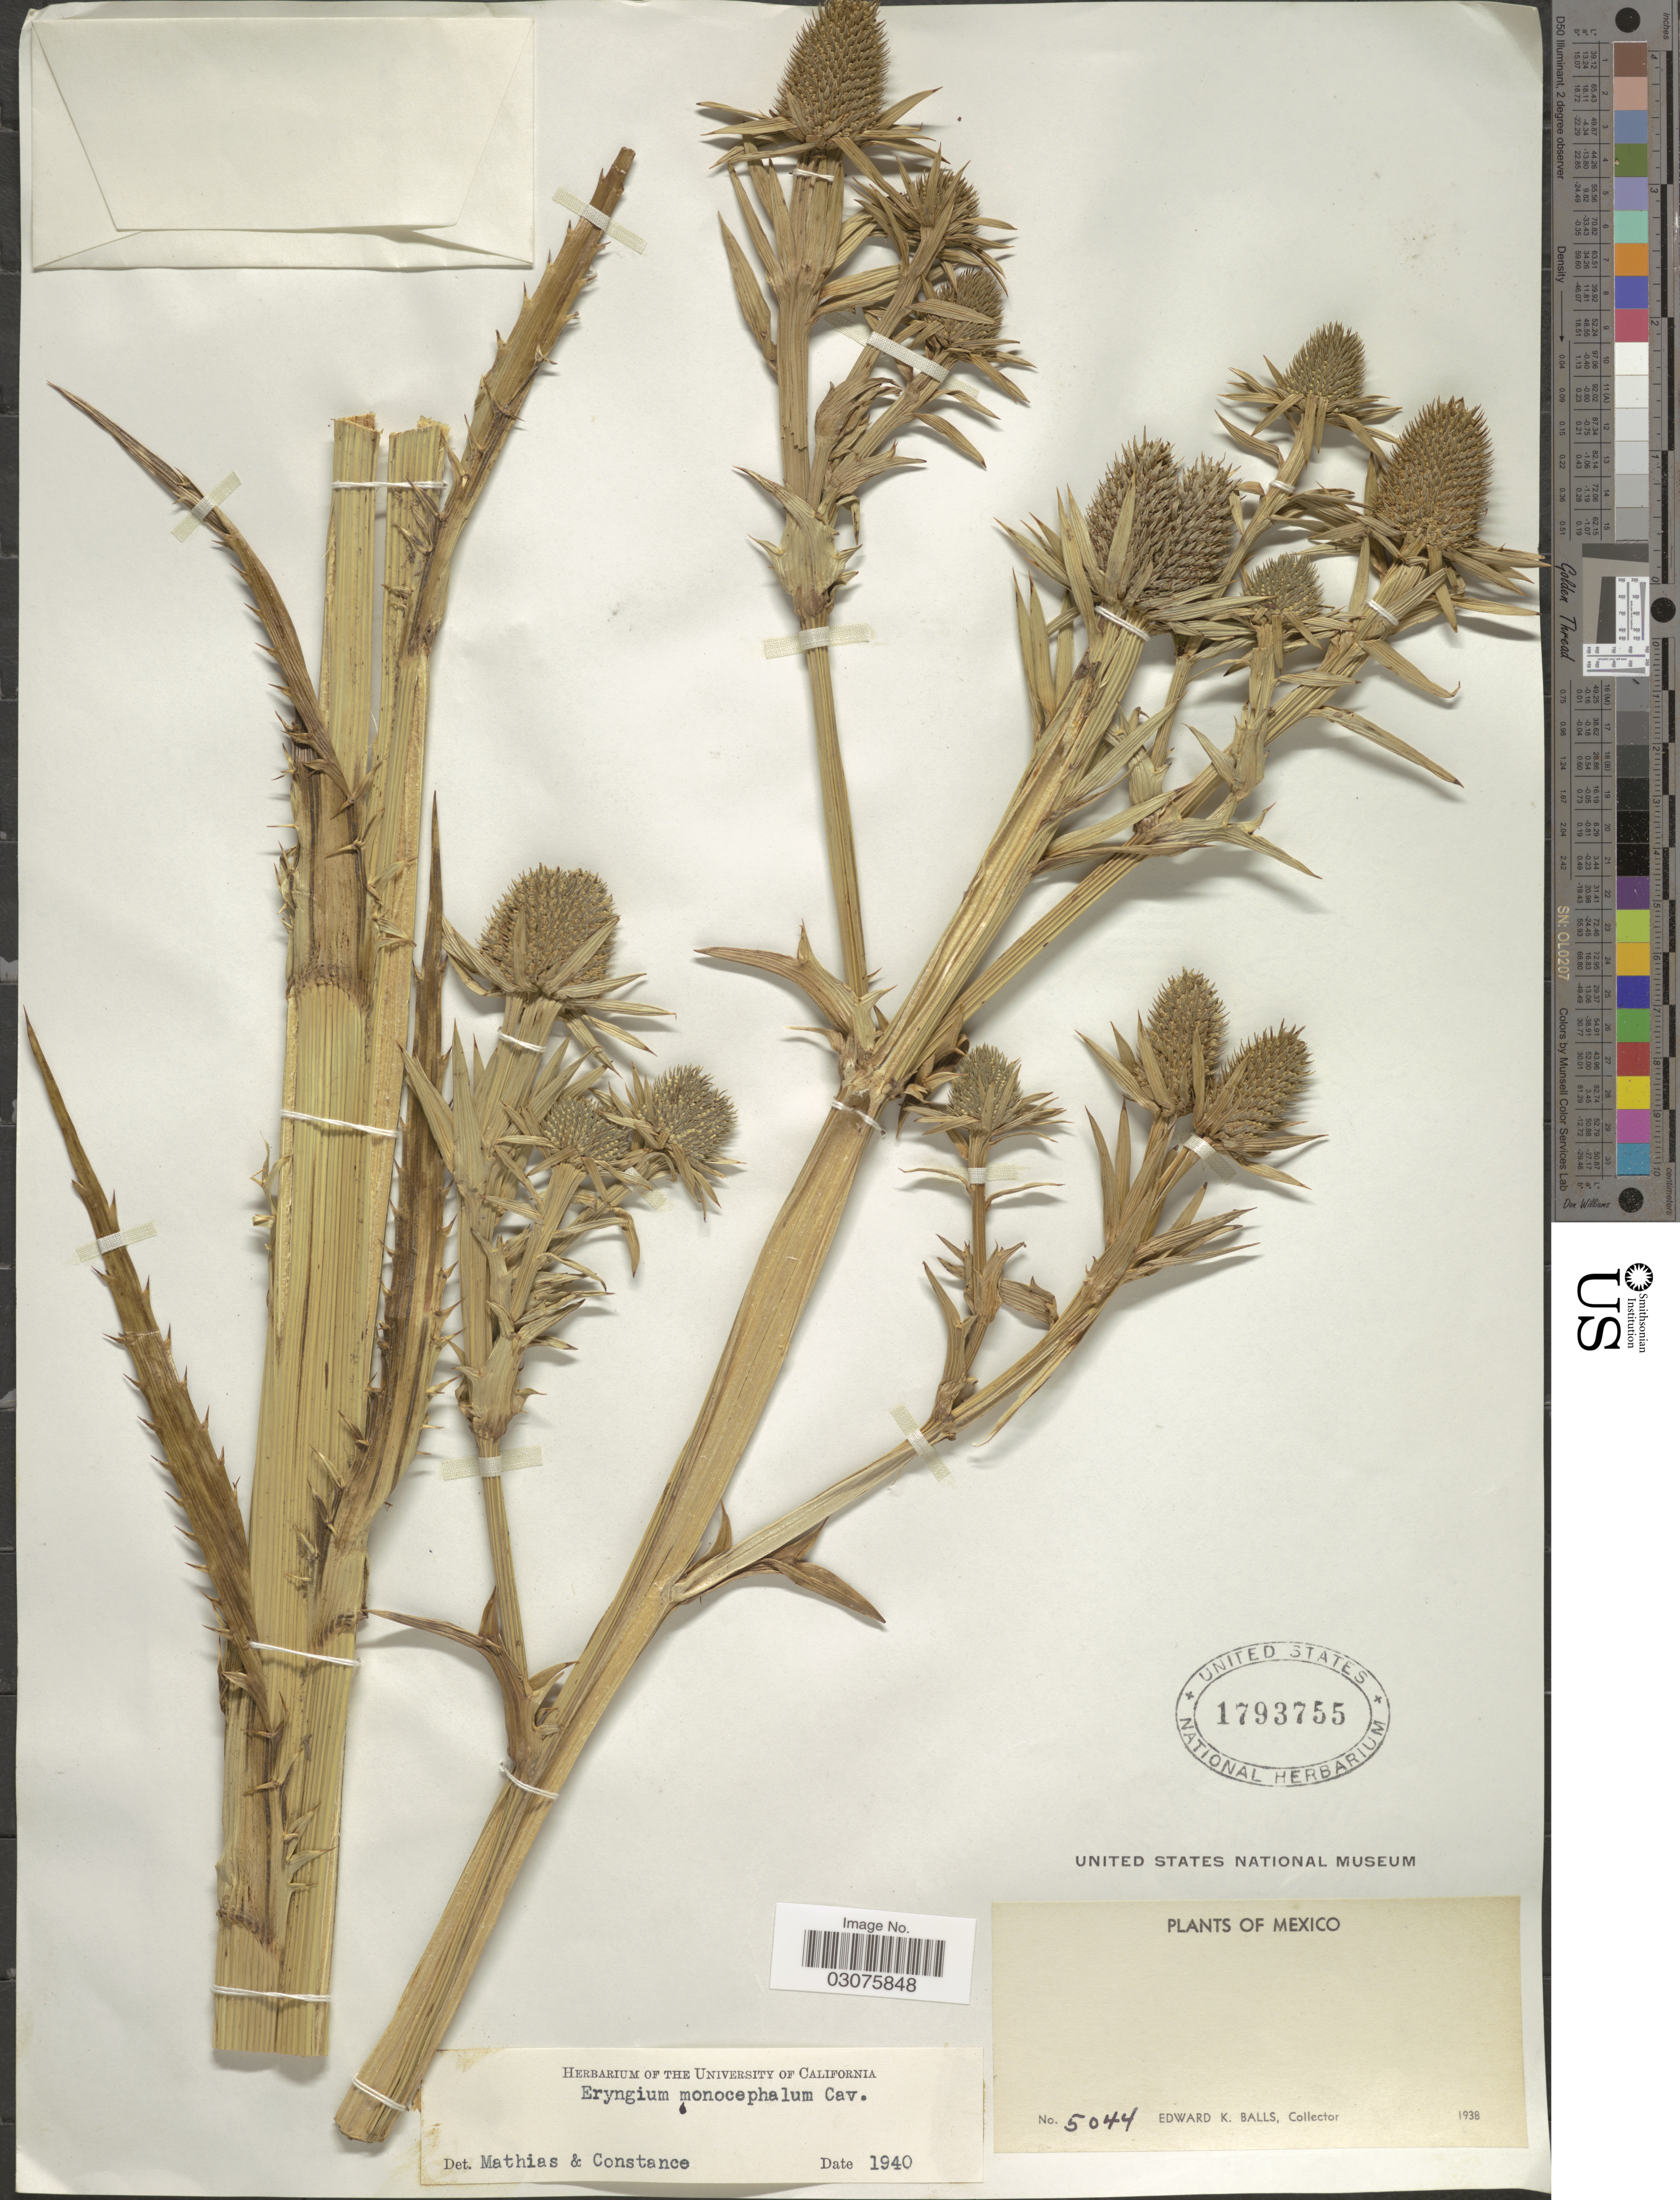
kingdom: Plantae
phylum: Tracheophyta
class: Magnoliopsida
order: Apiales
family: Apiaceae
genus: Eryngium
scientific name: Eryngium monocephalum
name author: Cav.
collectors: E. K. Balls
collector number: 5044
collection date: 1938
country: Mexico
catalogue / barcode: US 1793755